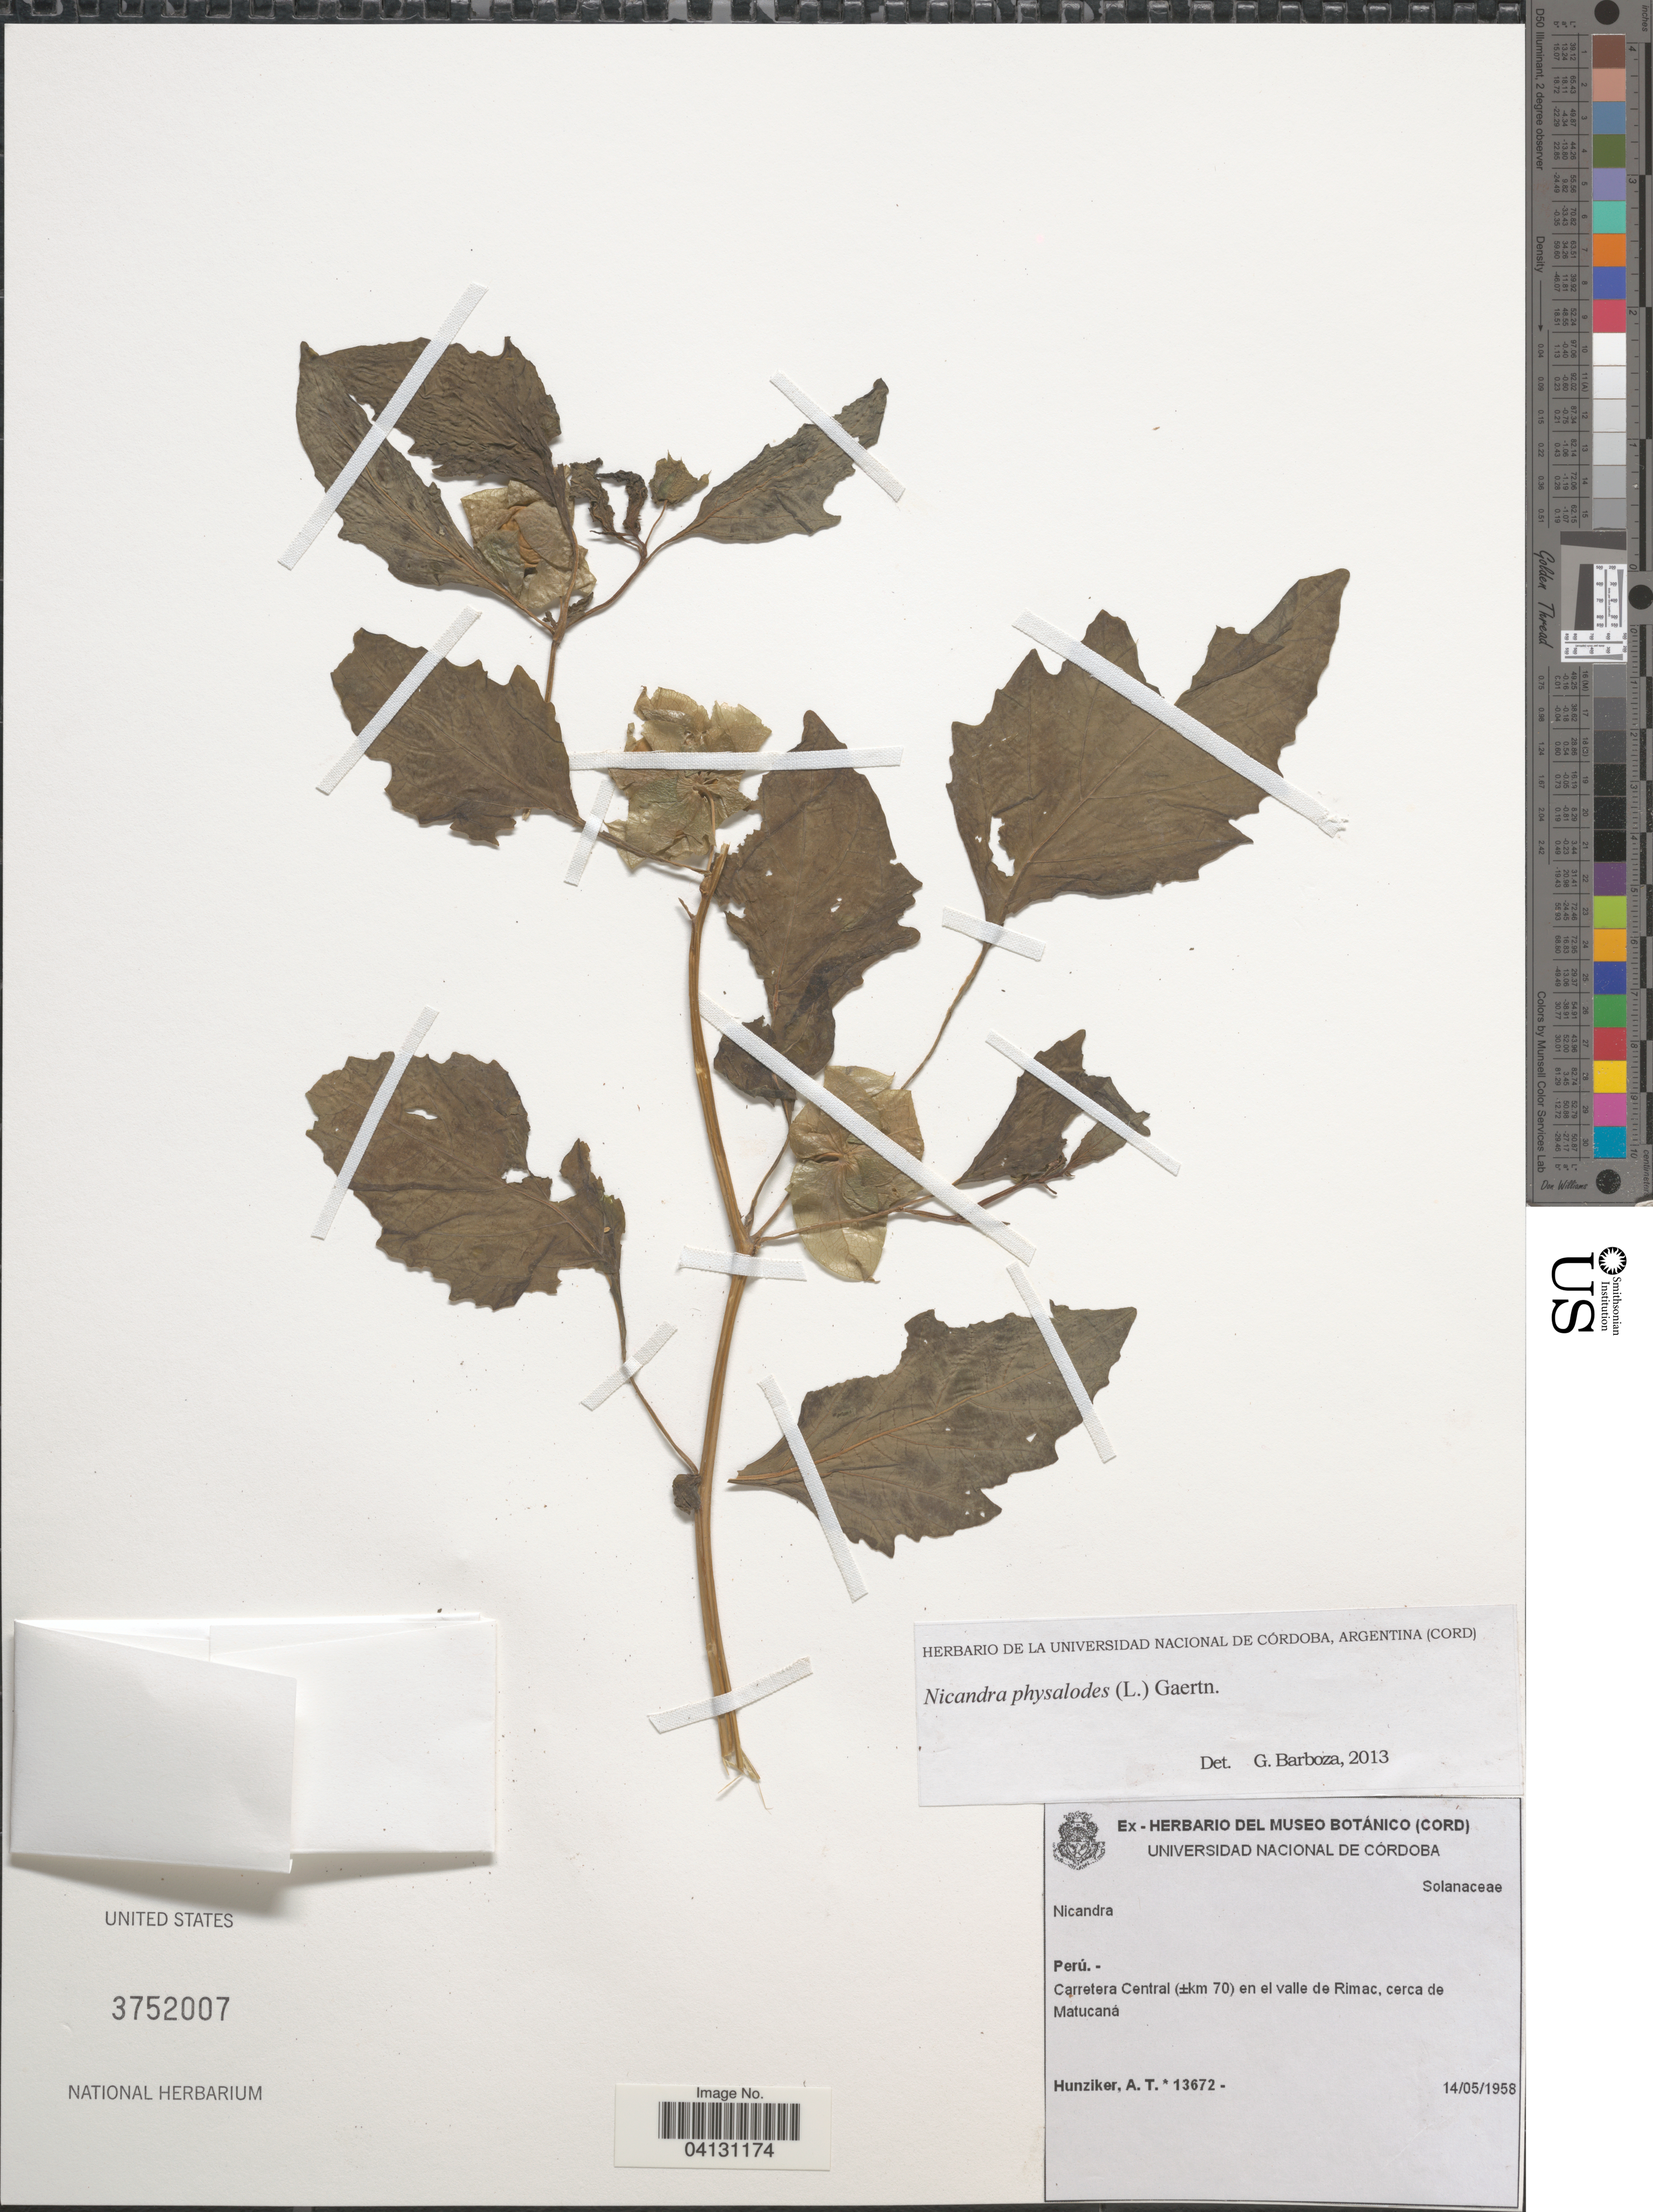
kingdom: Plantae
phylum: Tracheophyta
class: Magnoliopsida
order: Solanales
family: Solanaceae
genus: Nicandra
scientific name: Nicandra physalodes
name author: (L.) Gaertn.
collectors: A. T. Hunziker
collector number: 13672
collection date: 1958-05-14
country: Peru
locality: Carretera Central (±km 70) en el valle de Rimac, cerca de Matucaná.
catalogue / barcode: US 3752007